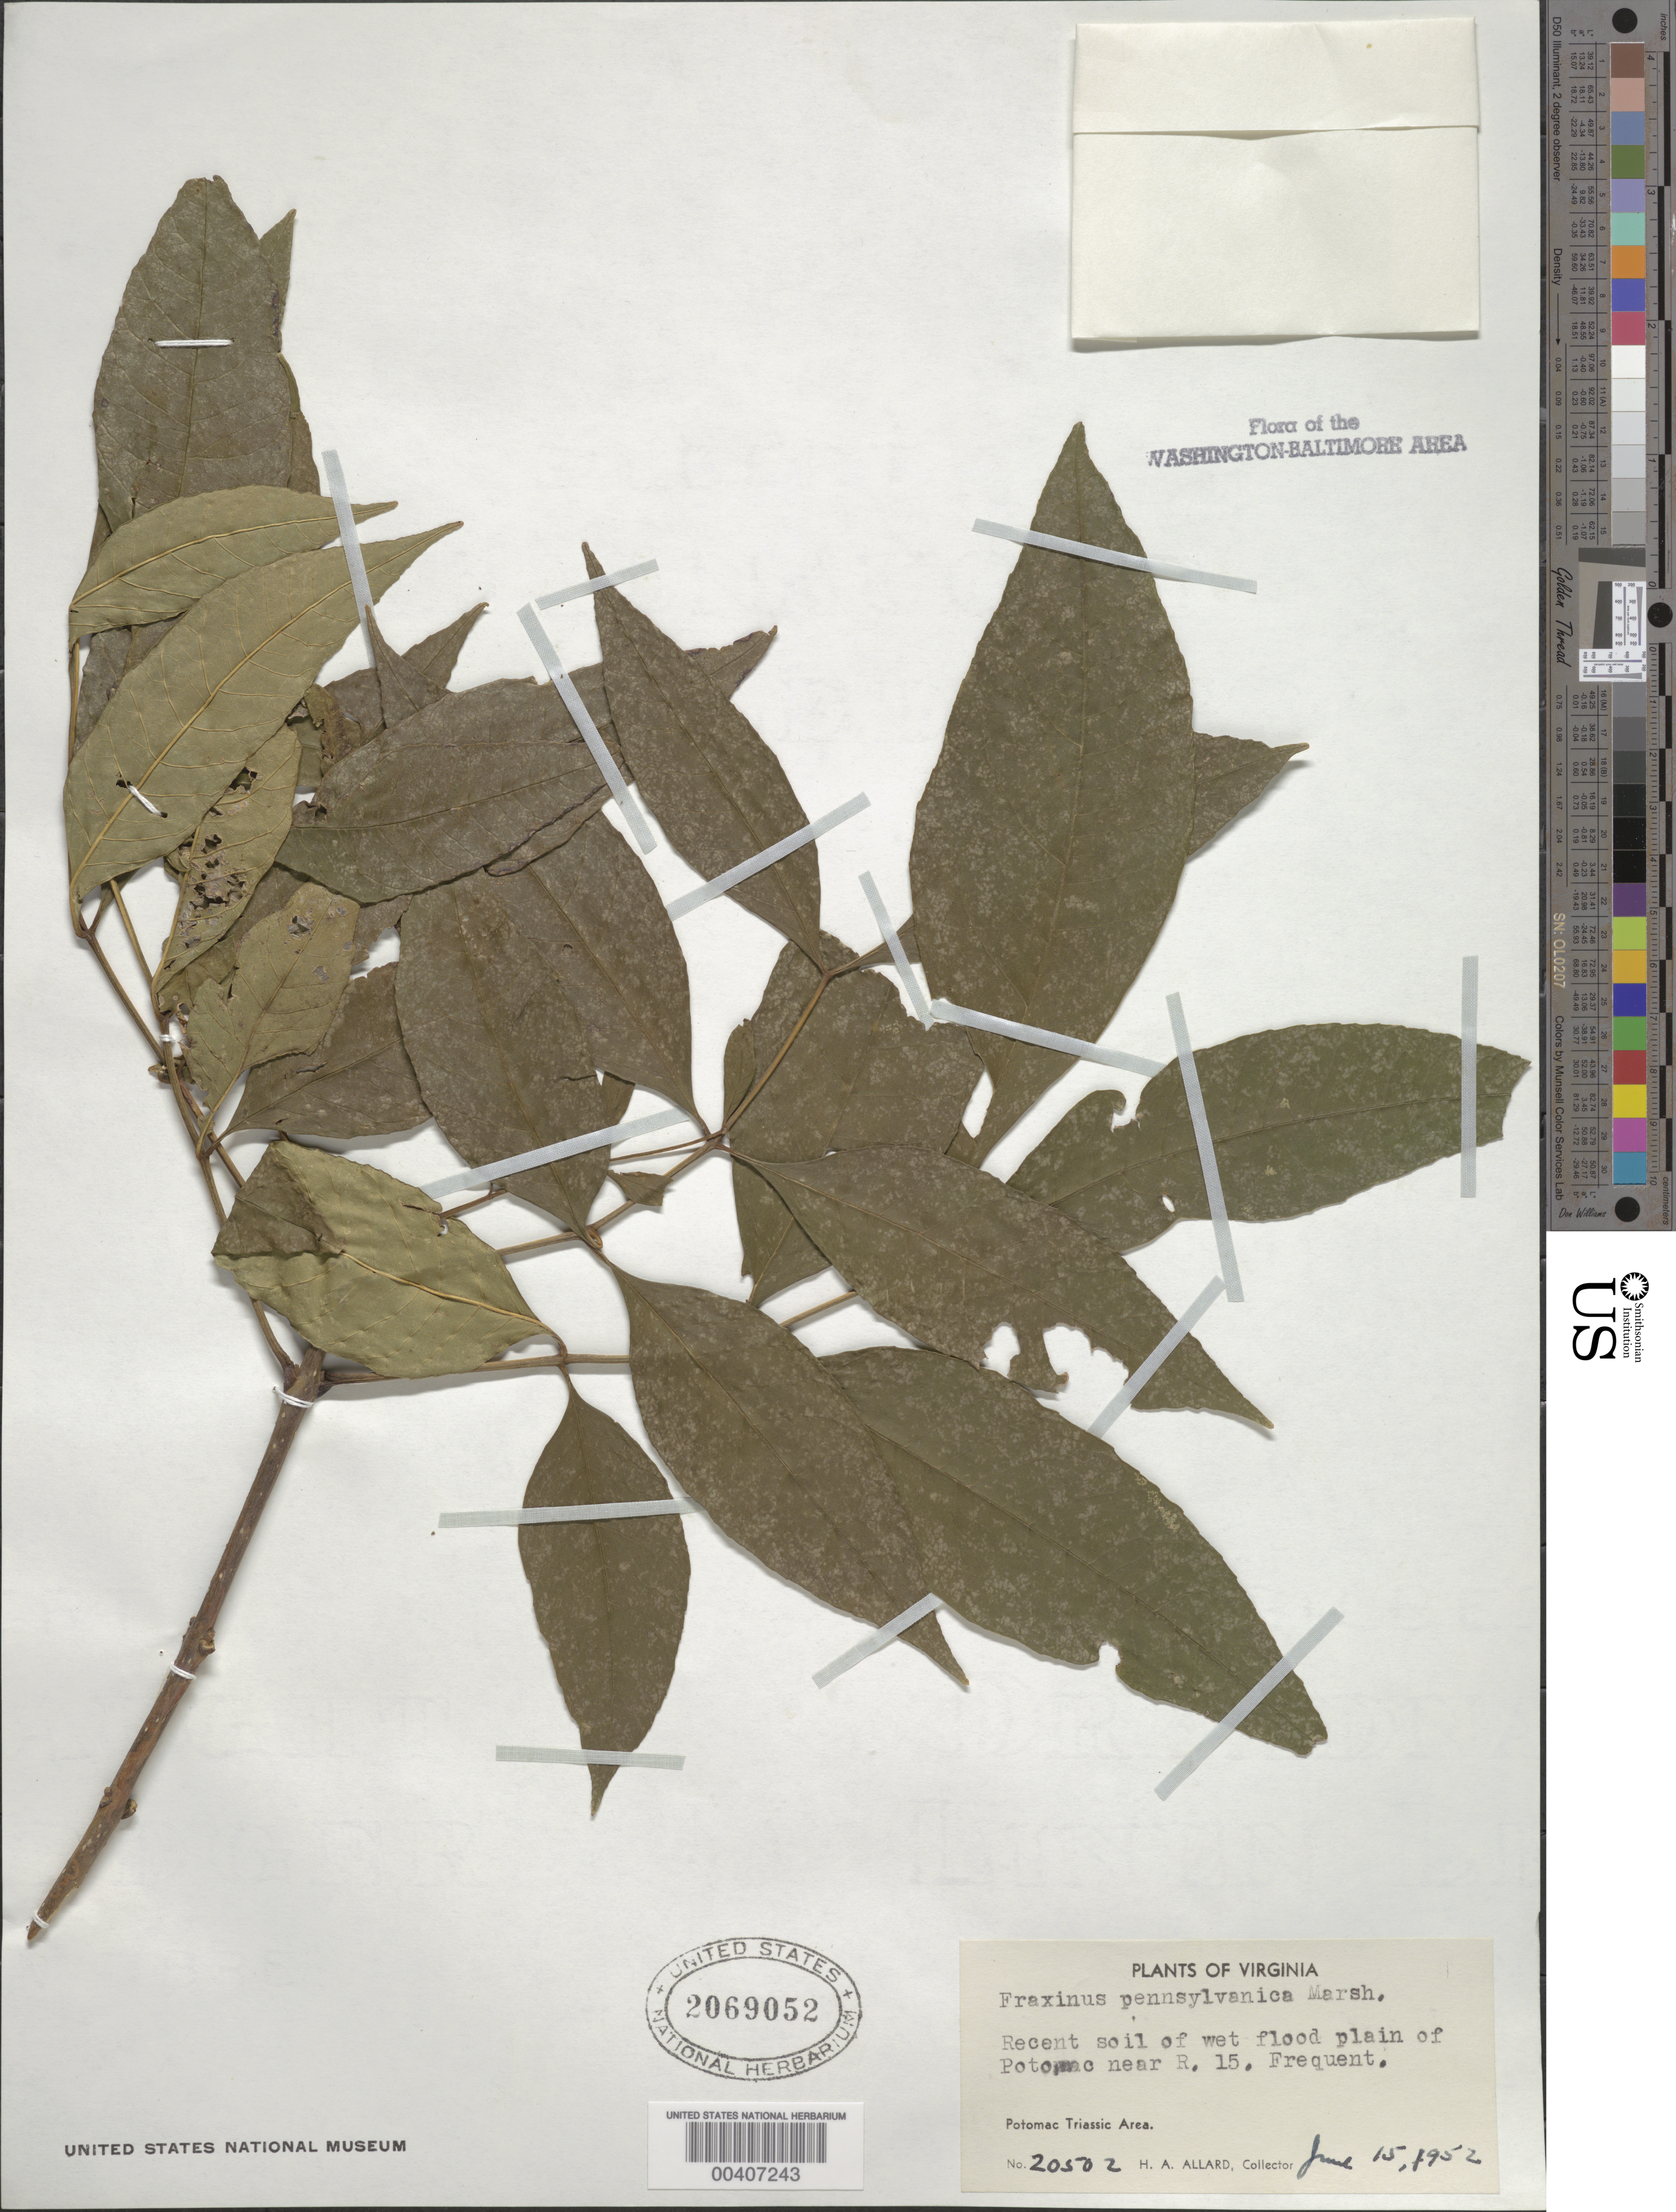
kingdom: Plantae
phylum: Tracheophyta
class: Magnoliopsida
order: Lamiales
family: Oleaceae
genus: Fraxinus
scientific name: Fraxinus pennsylvanica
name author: Marshall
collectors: H. A. Allard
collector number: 20502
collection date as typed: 15 Jun 1952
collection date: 1952-06-15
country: United States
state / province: Virginia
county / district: Loudoun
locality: Potomac River near Route 15 C. and O. Canal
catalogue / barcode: US 2069052